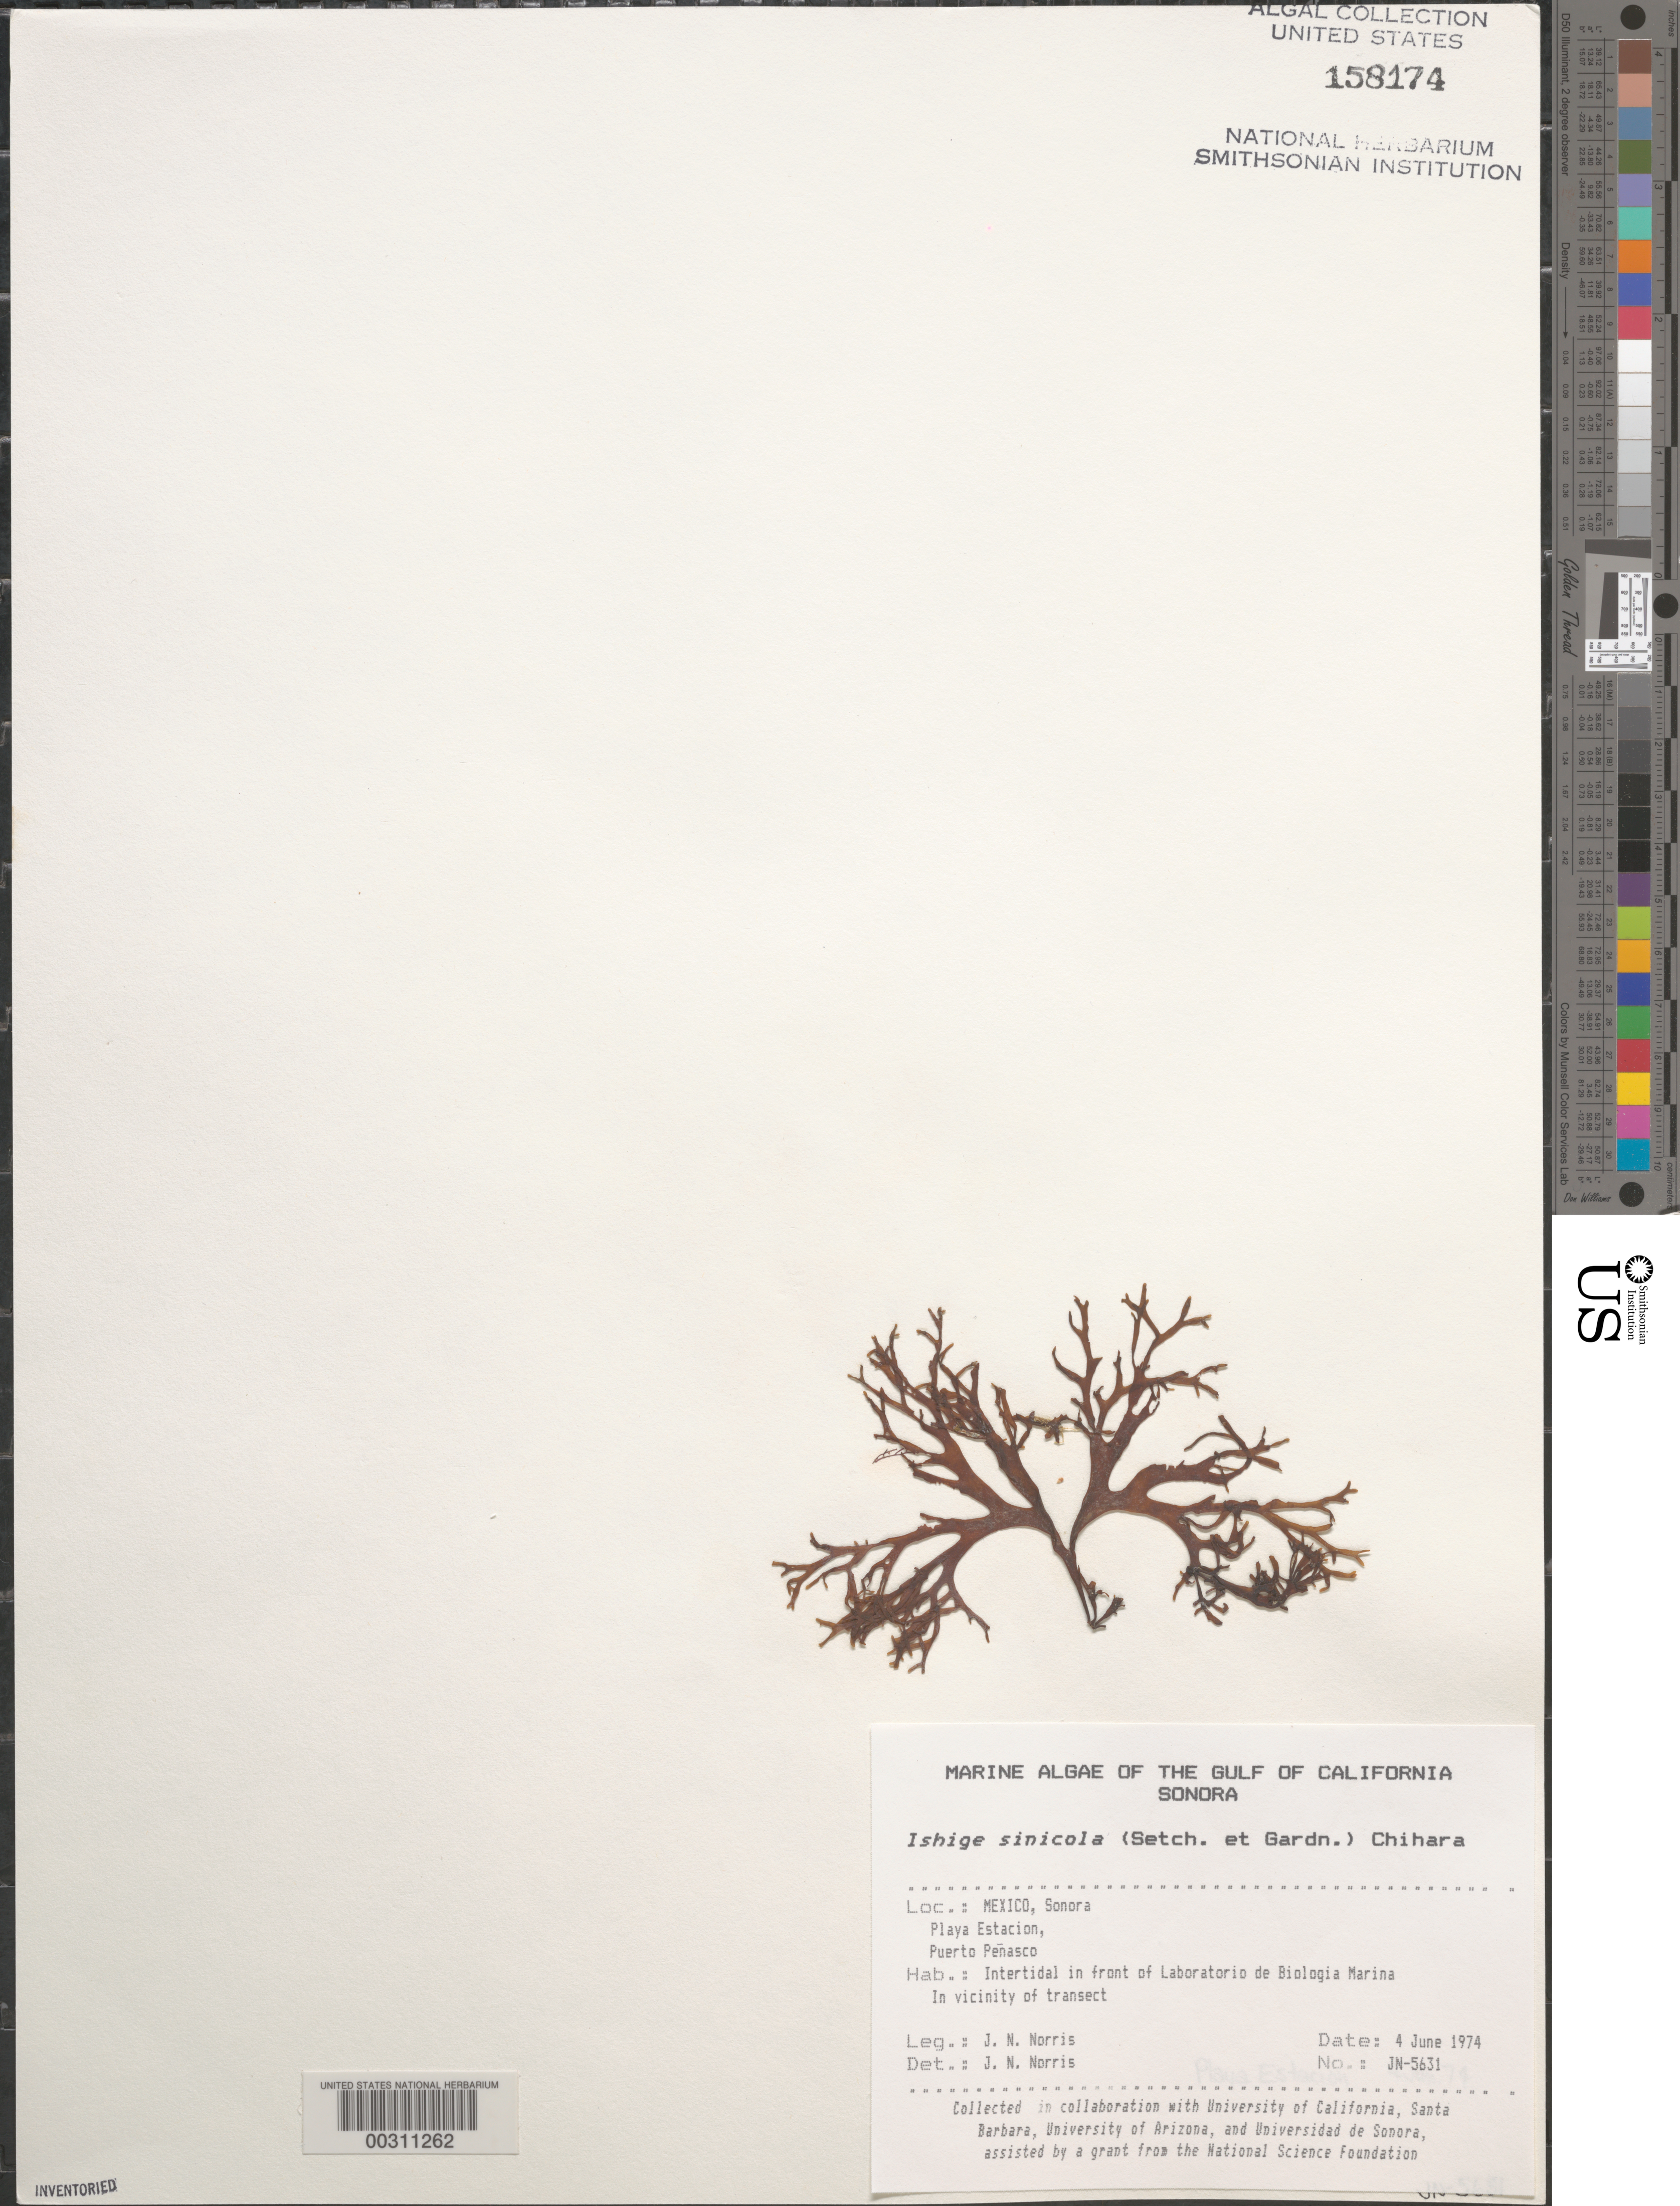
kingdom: Chromista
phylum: Ochrophyta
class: Phaeophyceae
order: Ishigeales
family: Ishigeaceae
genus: Ishige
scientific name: Ishige sinicola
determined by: Norris, James N.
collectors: J. N. Norris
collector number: JN-5631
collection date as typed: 04 Jun 1974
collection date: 1974-06-04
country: Mexico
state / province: Sonora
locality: Playa Estacion, Puerto Penasco, Laboratorio de Biologia Marina shore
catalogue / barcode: US 158174